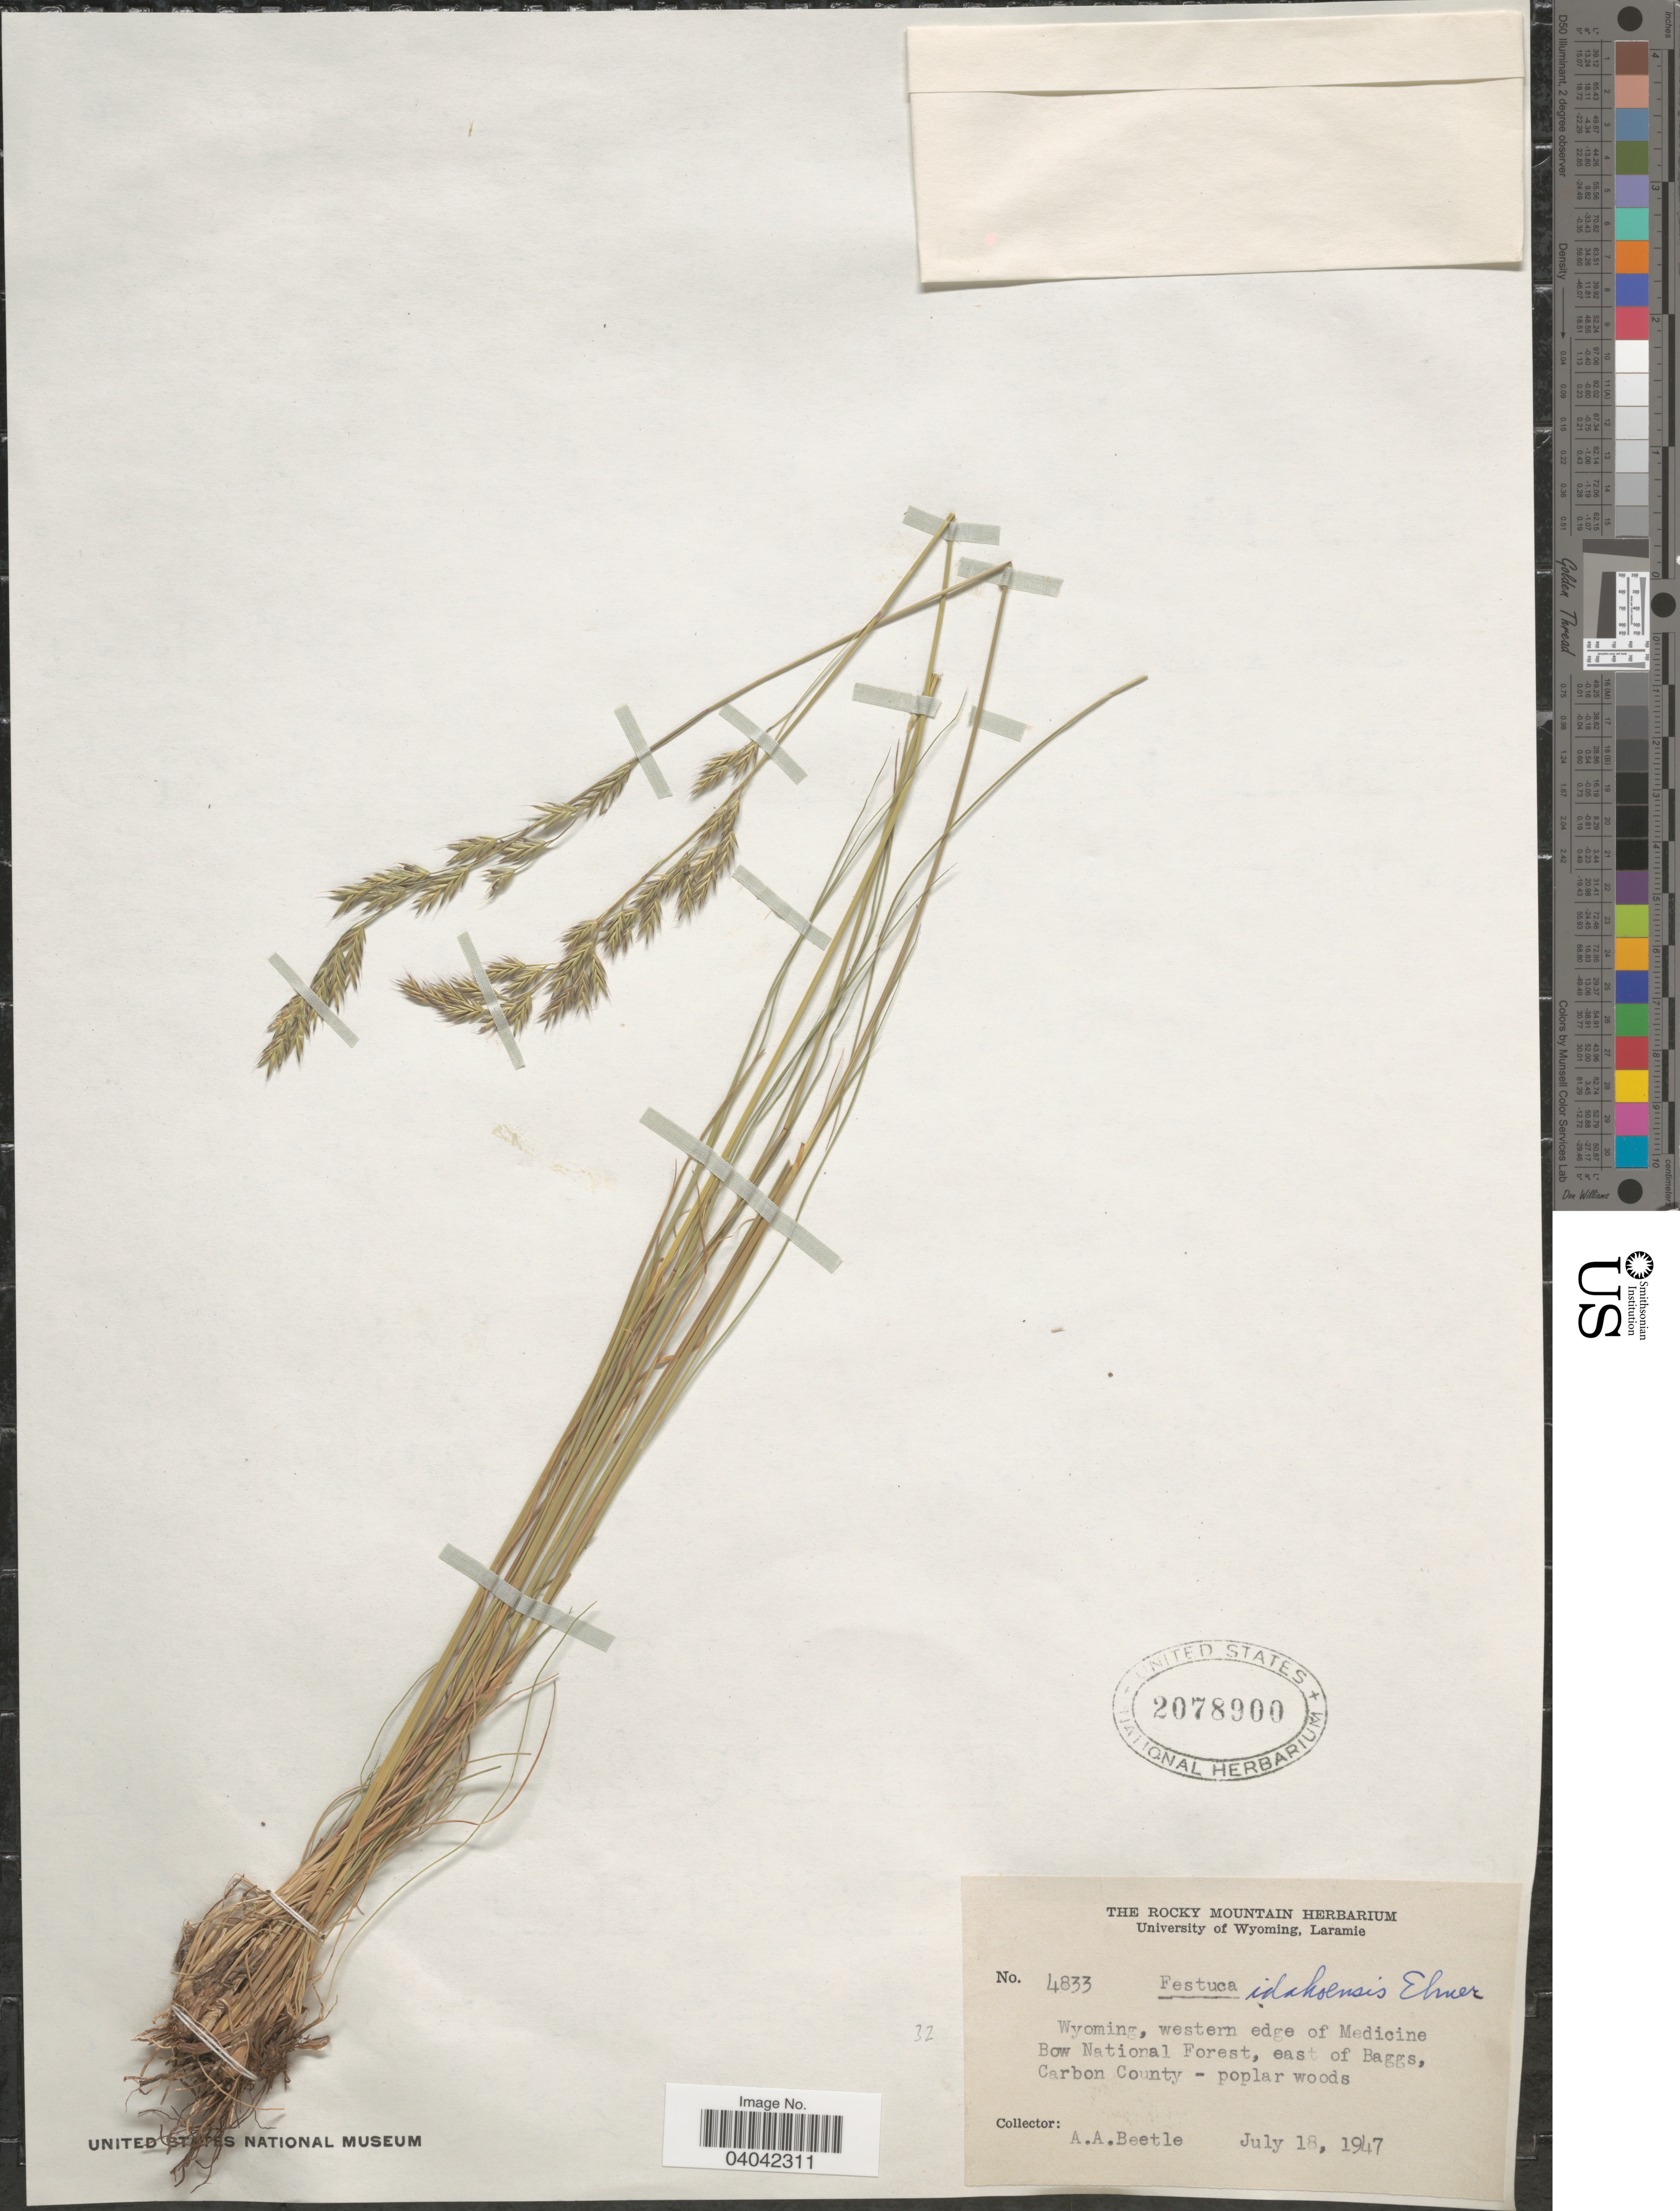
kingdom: Plantae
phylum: Tracheophyta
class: Liliopsida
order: Poales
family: Poaceae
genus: Festuca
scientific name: Festuca idahoensis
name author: Elmer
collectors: A. A. Beetle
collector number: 4833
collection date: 1947-07-18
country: United States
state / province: Wyoming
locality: Western edge of Medicine Bow National Forest, east of Baggs, Carbon County.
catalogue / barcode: US 2078900